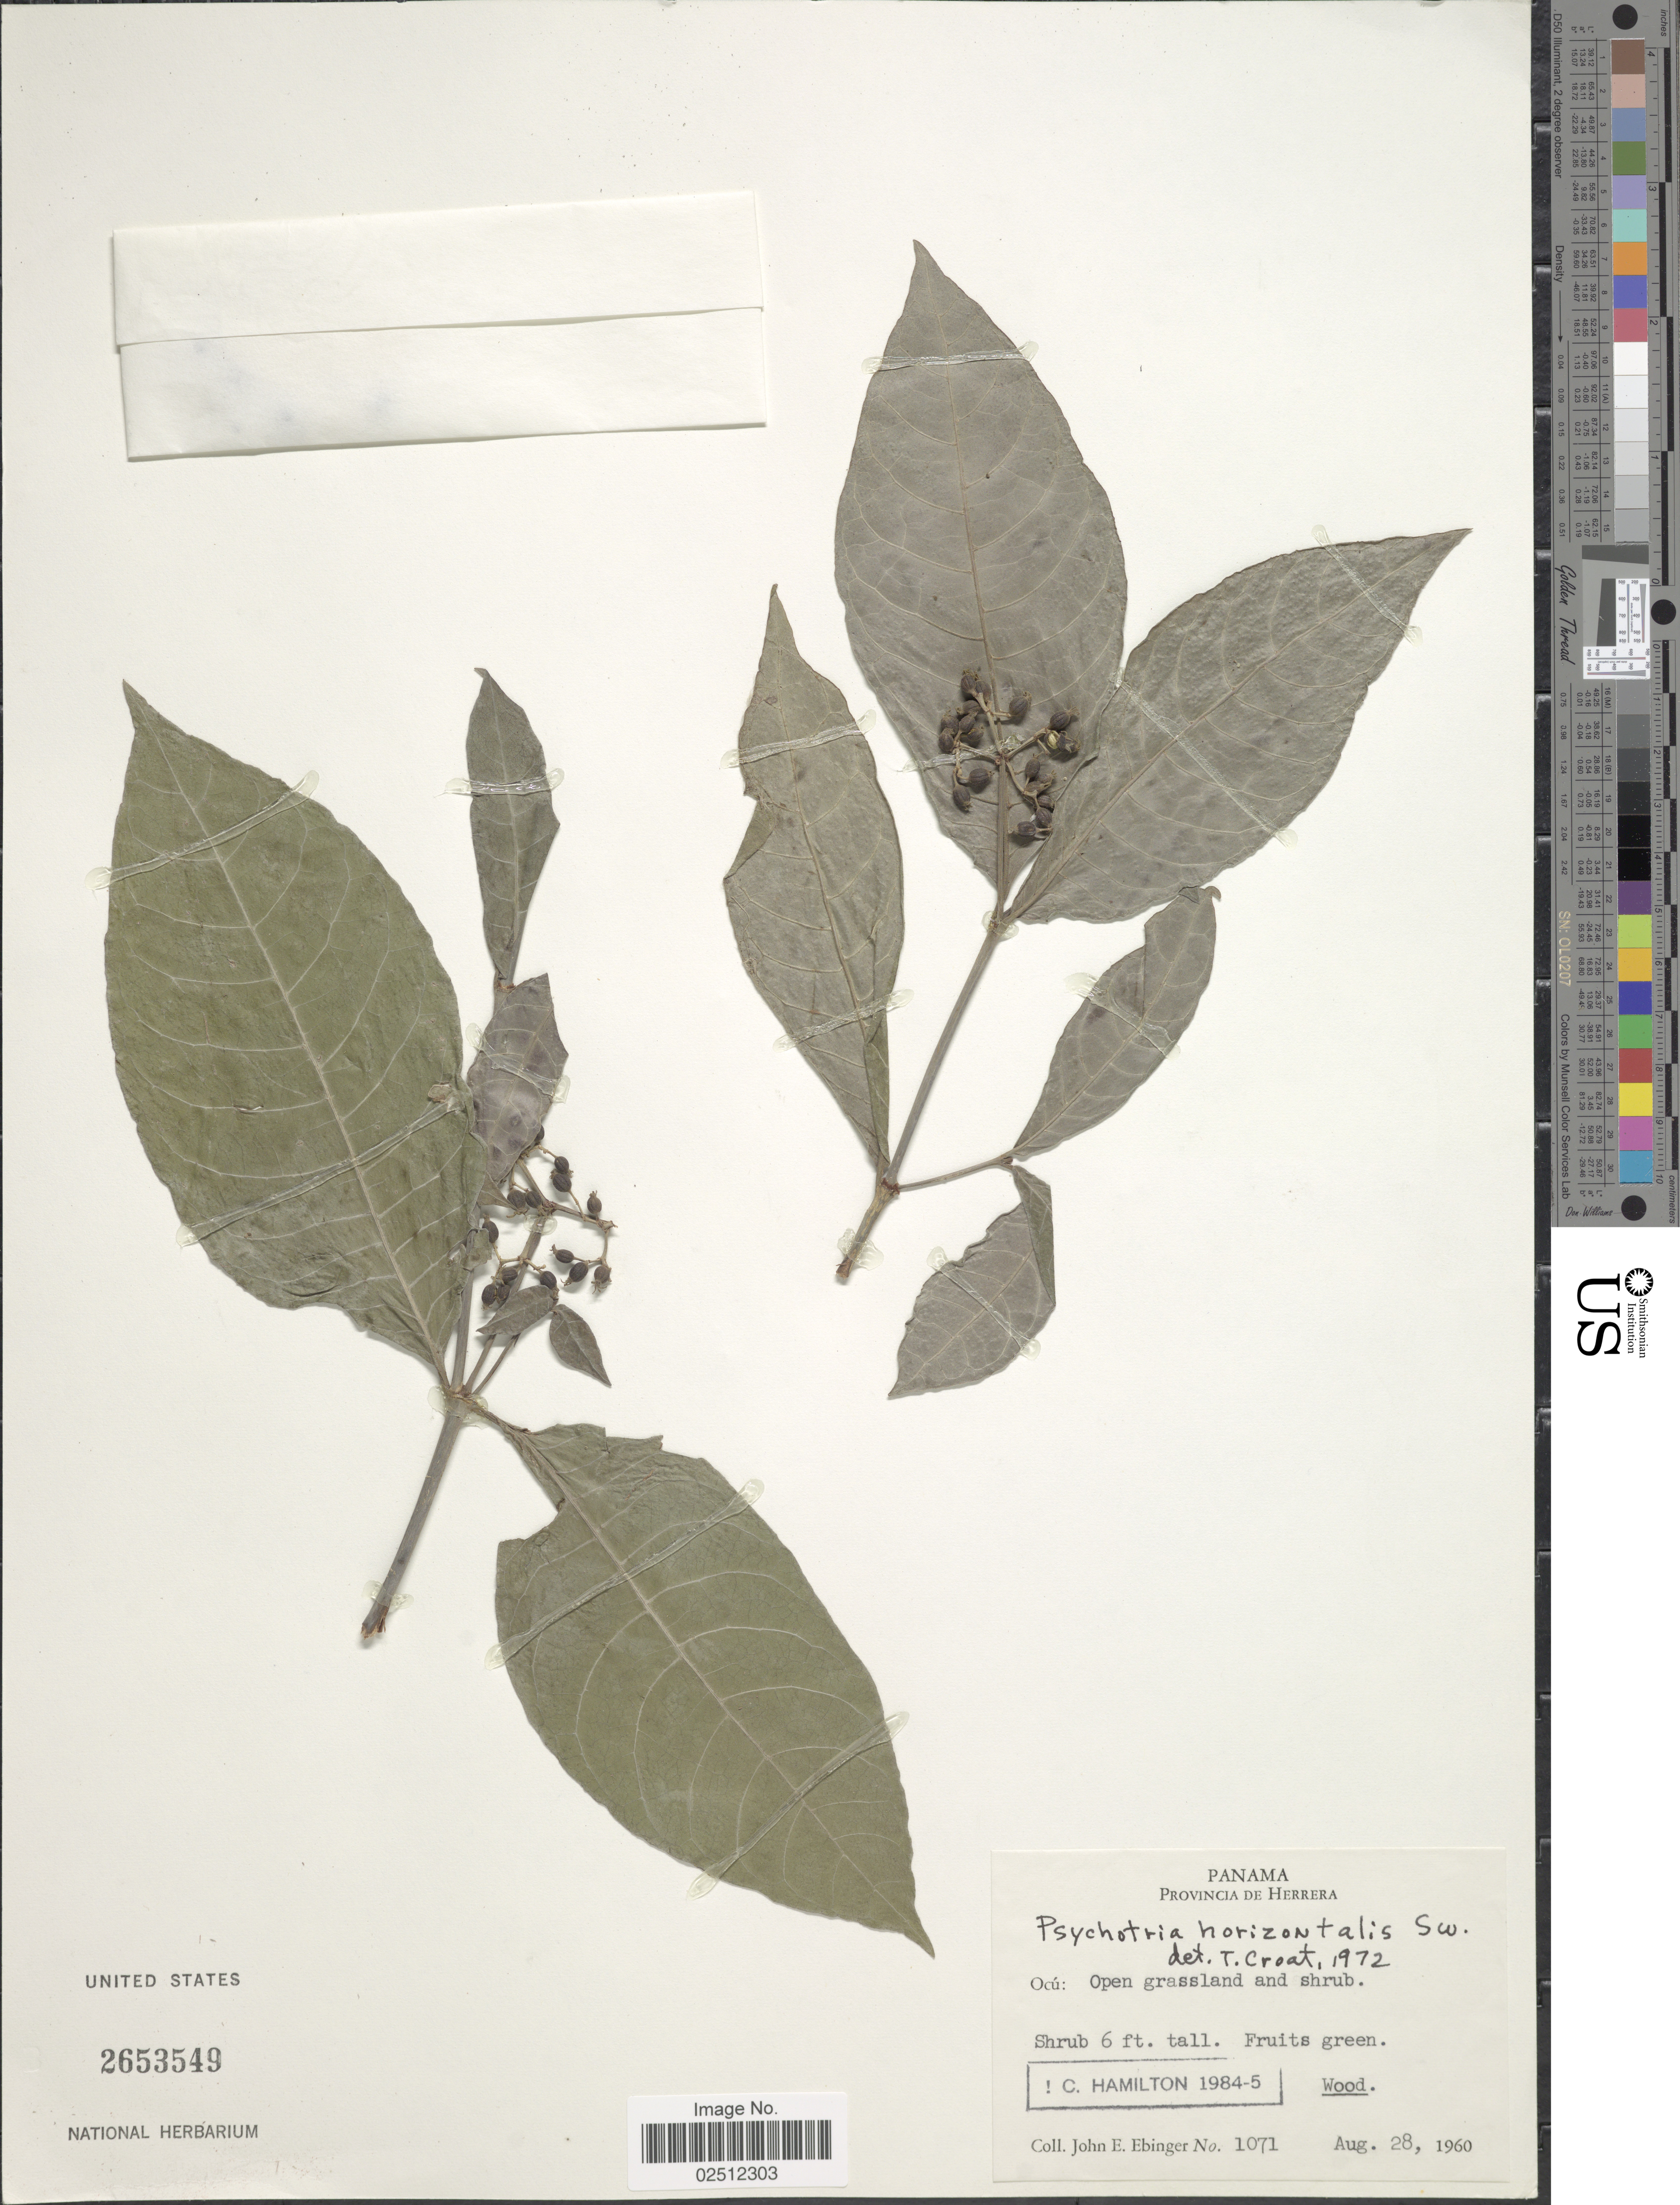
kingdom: Plantae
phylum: Tracheophyta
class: Magnoliopsida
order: Gentianales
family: Rubiaceae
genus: Psychotria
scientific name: Psychotria horizontalis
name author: Sw.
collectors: J. Ebinger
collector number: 1071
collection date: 1960-08-28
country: Panama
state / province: Herrera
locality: Ocú: Open grassland and shrub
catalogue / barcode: US 2653549